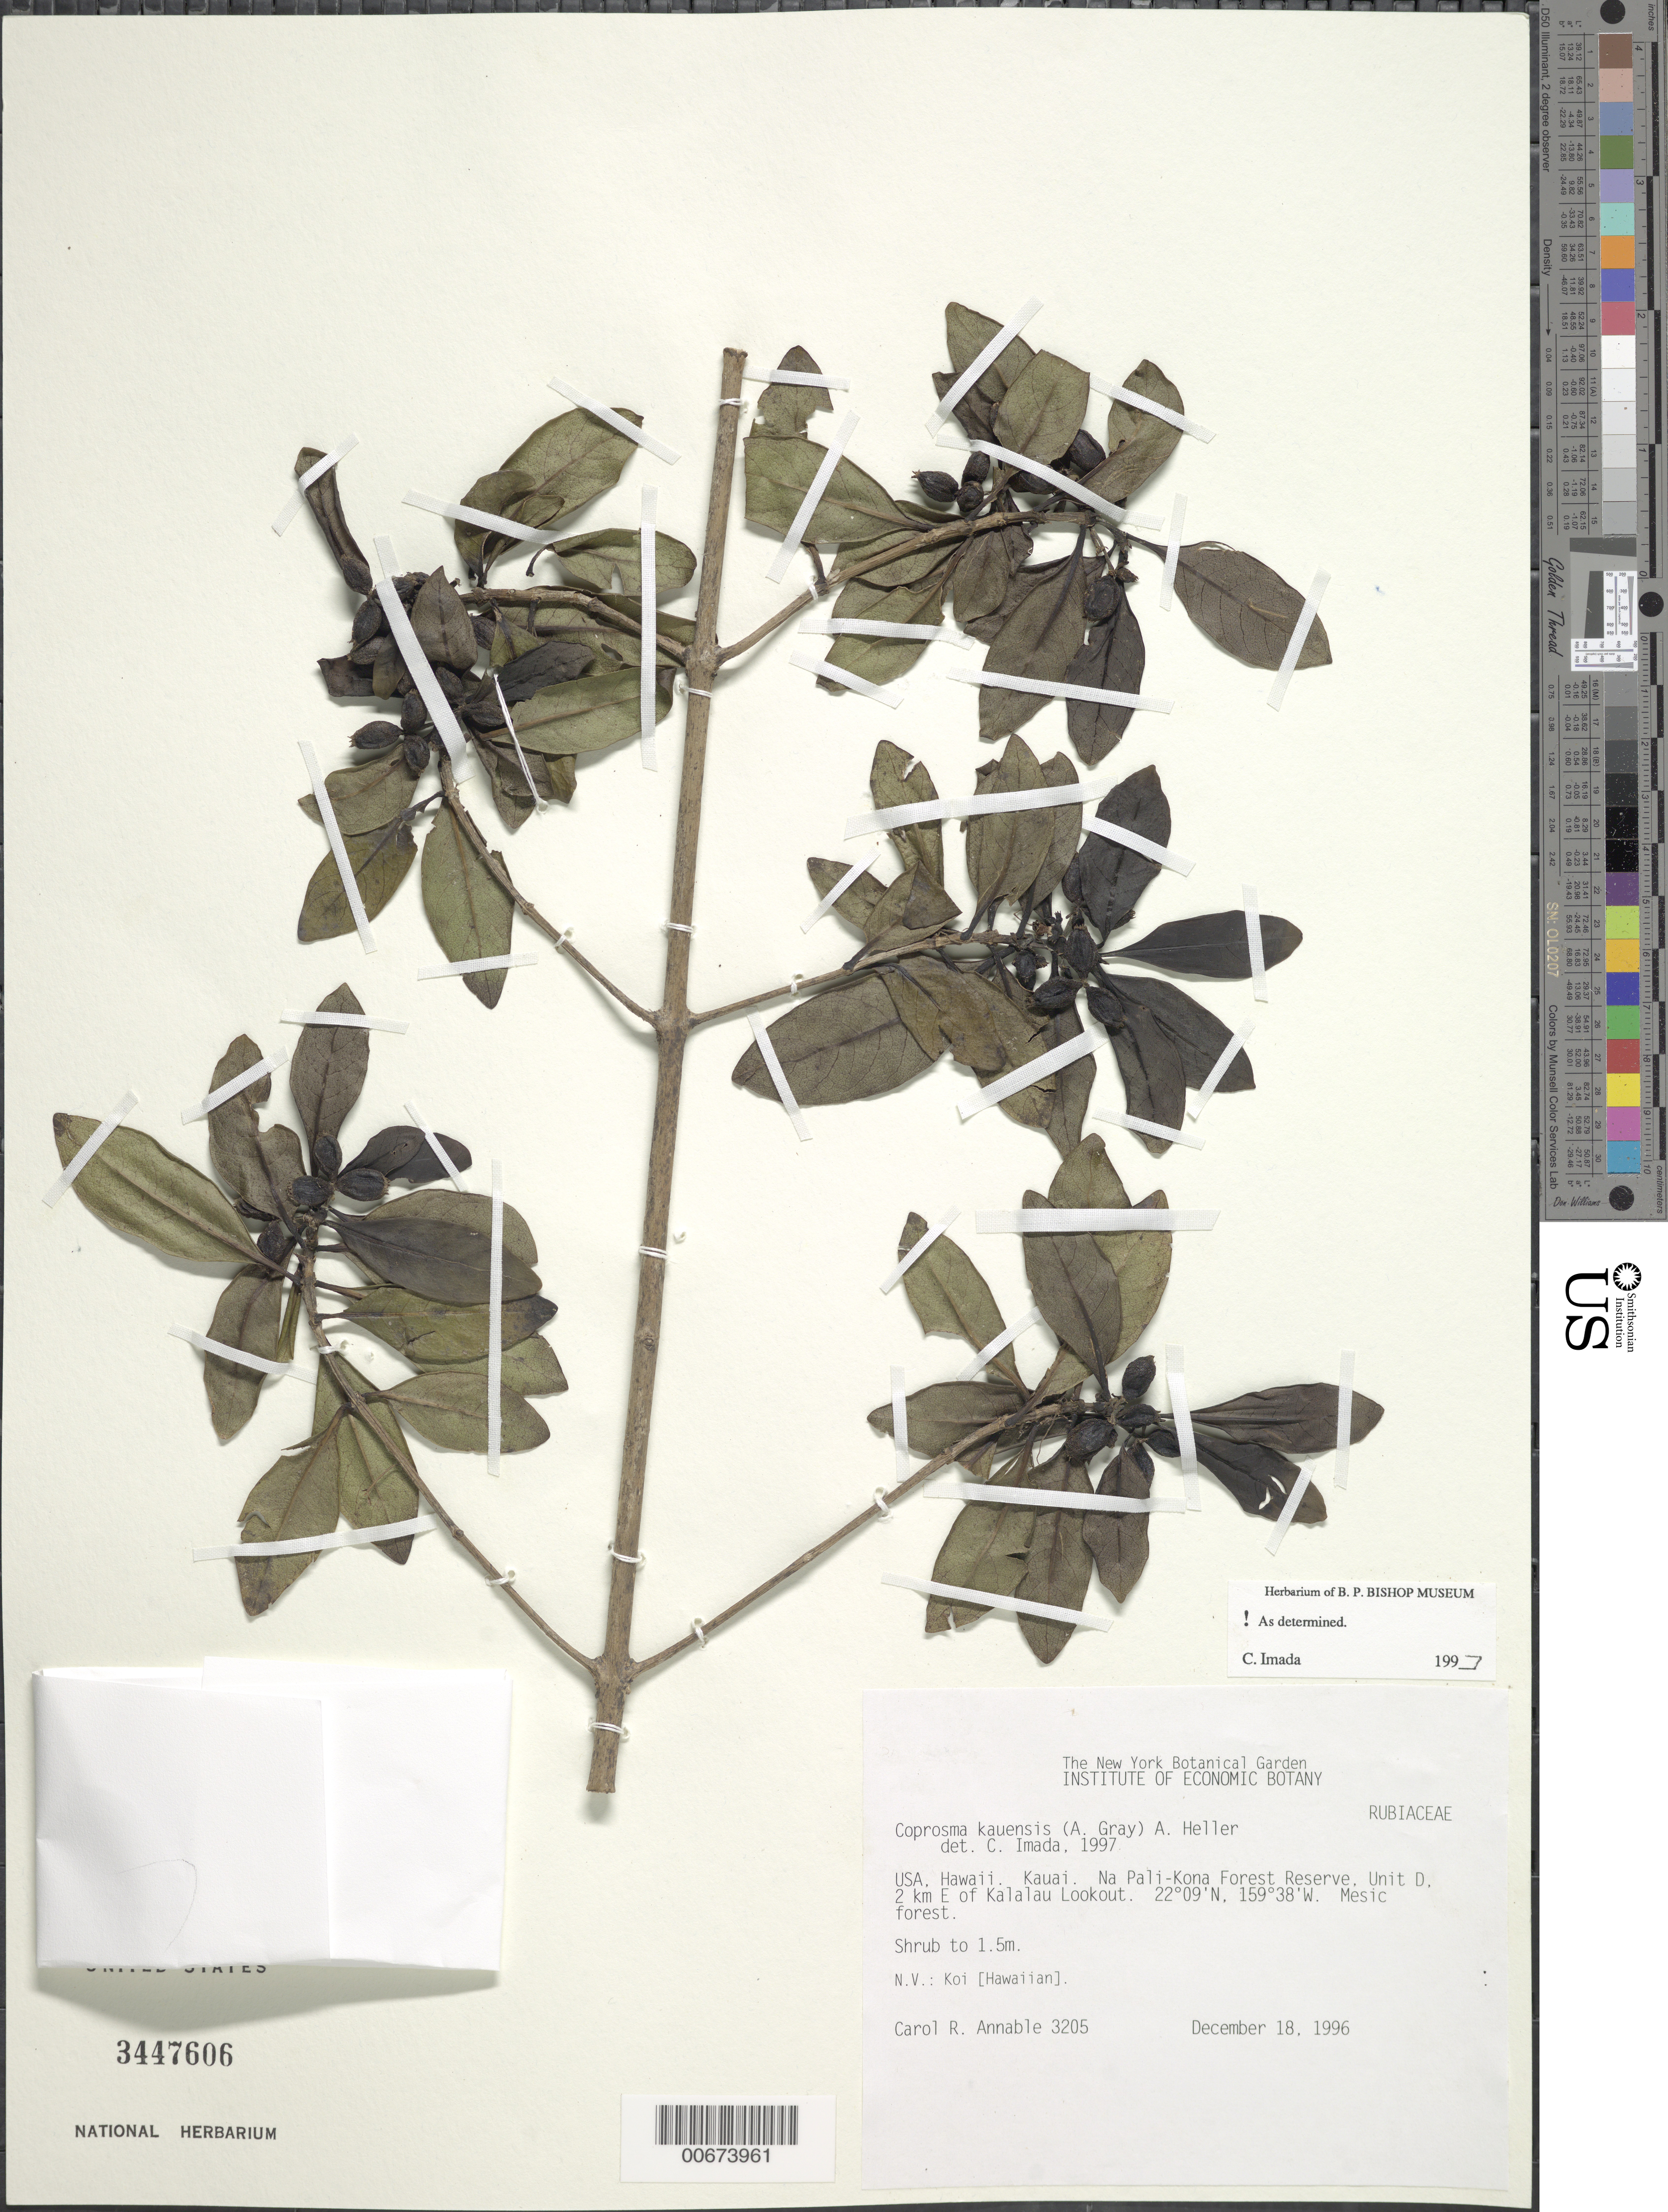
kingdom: Plantae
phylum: Tracheophyta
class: Magnoliopsida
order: Gentianales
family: Rubiaceae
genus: Coprosma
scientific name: Coprosma kauensis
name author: A. Heller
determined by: Imada, C.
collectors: C. R. Annable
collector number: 3205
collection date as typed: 18 Dec 1996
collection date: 1996-12-18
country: United States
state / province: Hawaii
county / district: Hawaii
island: Kaua'i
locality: Na Pali-Kona Forest Reserve, Unit D, 2km E of Kalalau Lookout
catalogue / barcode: US 3447606